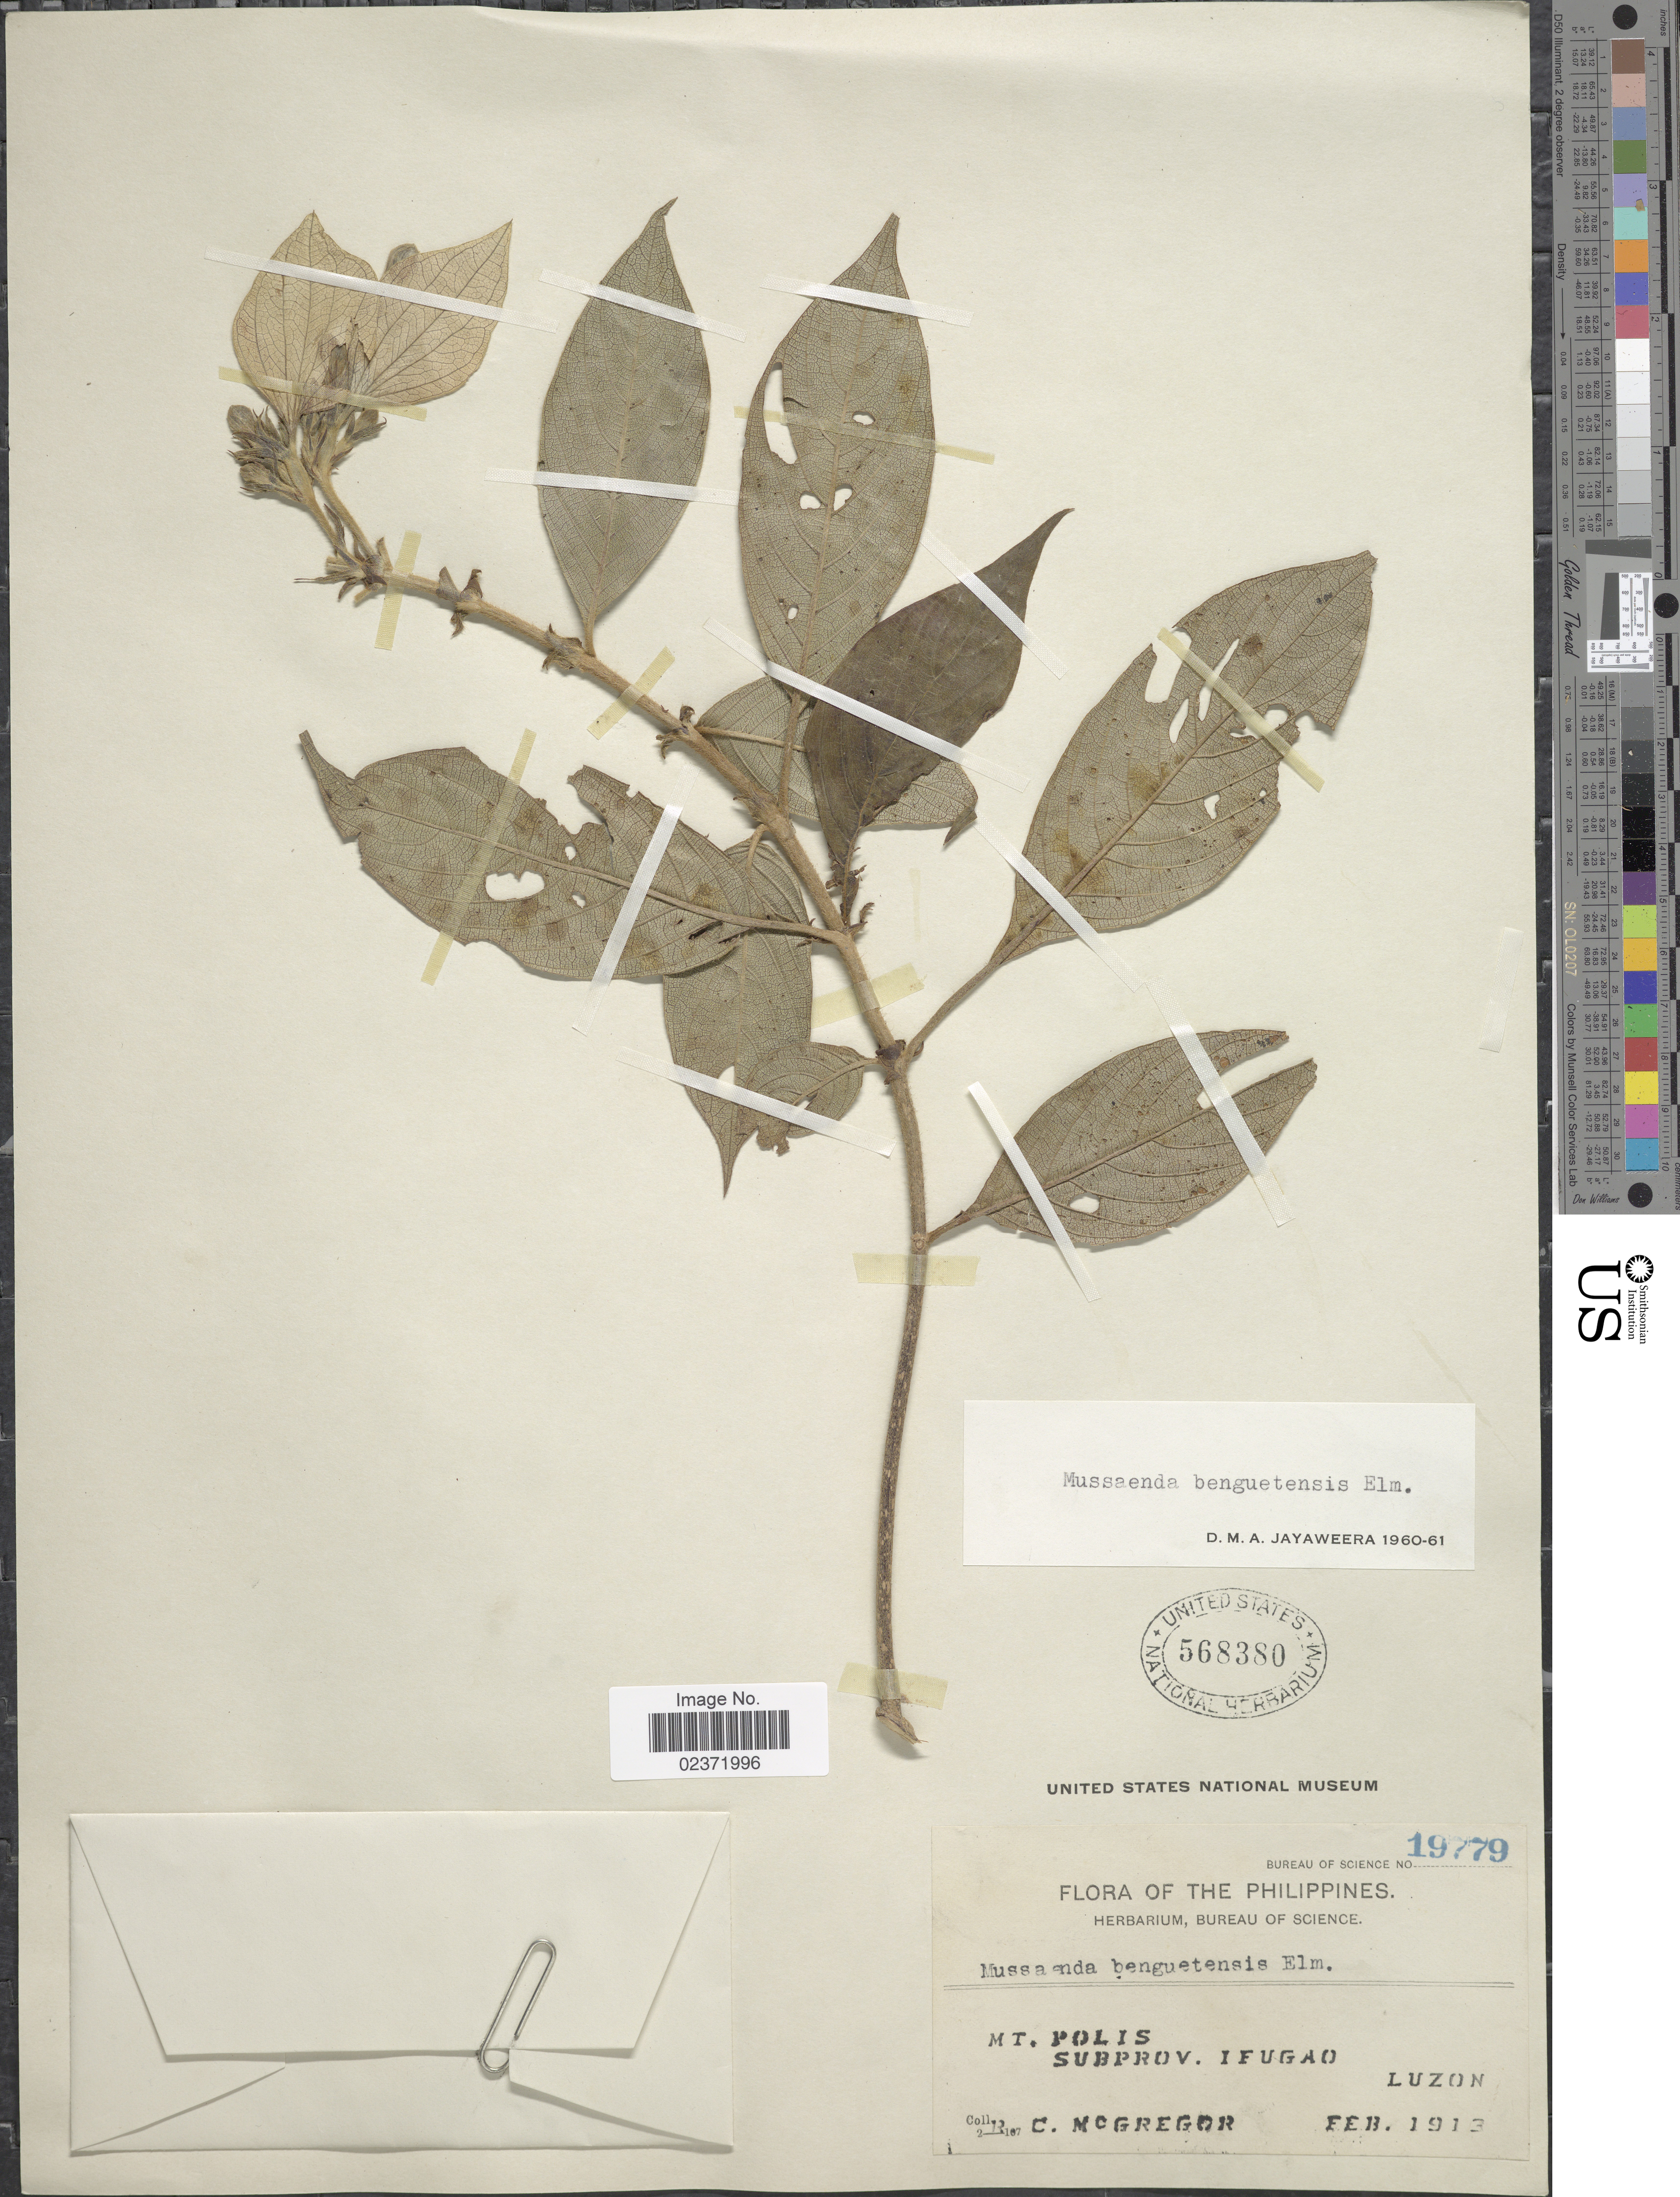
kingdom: Plantae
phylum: Tracheophyta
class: Magnoliopsida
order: Gentianales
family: Rubiaceae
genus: Mussaenda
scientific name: Mussaenda benguetensis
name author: Elmer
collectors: C. McGregor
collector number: Bureau of Science 19779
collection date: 1913-02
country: Philippines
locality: Mt. Polis, Subprov. Ifugao, Luzon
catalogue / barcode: US 568380